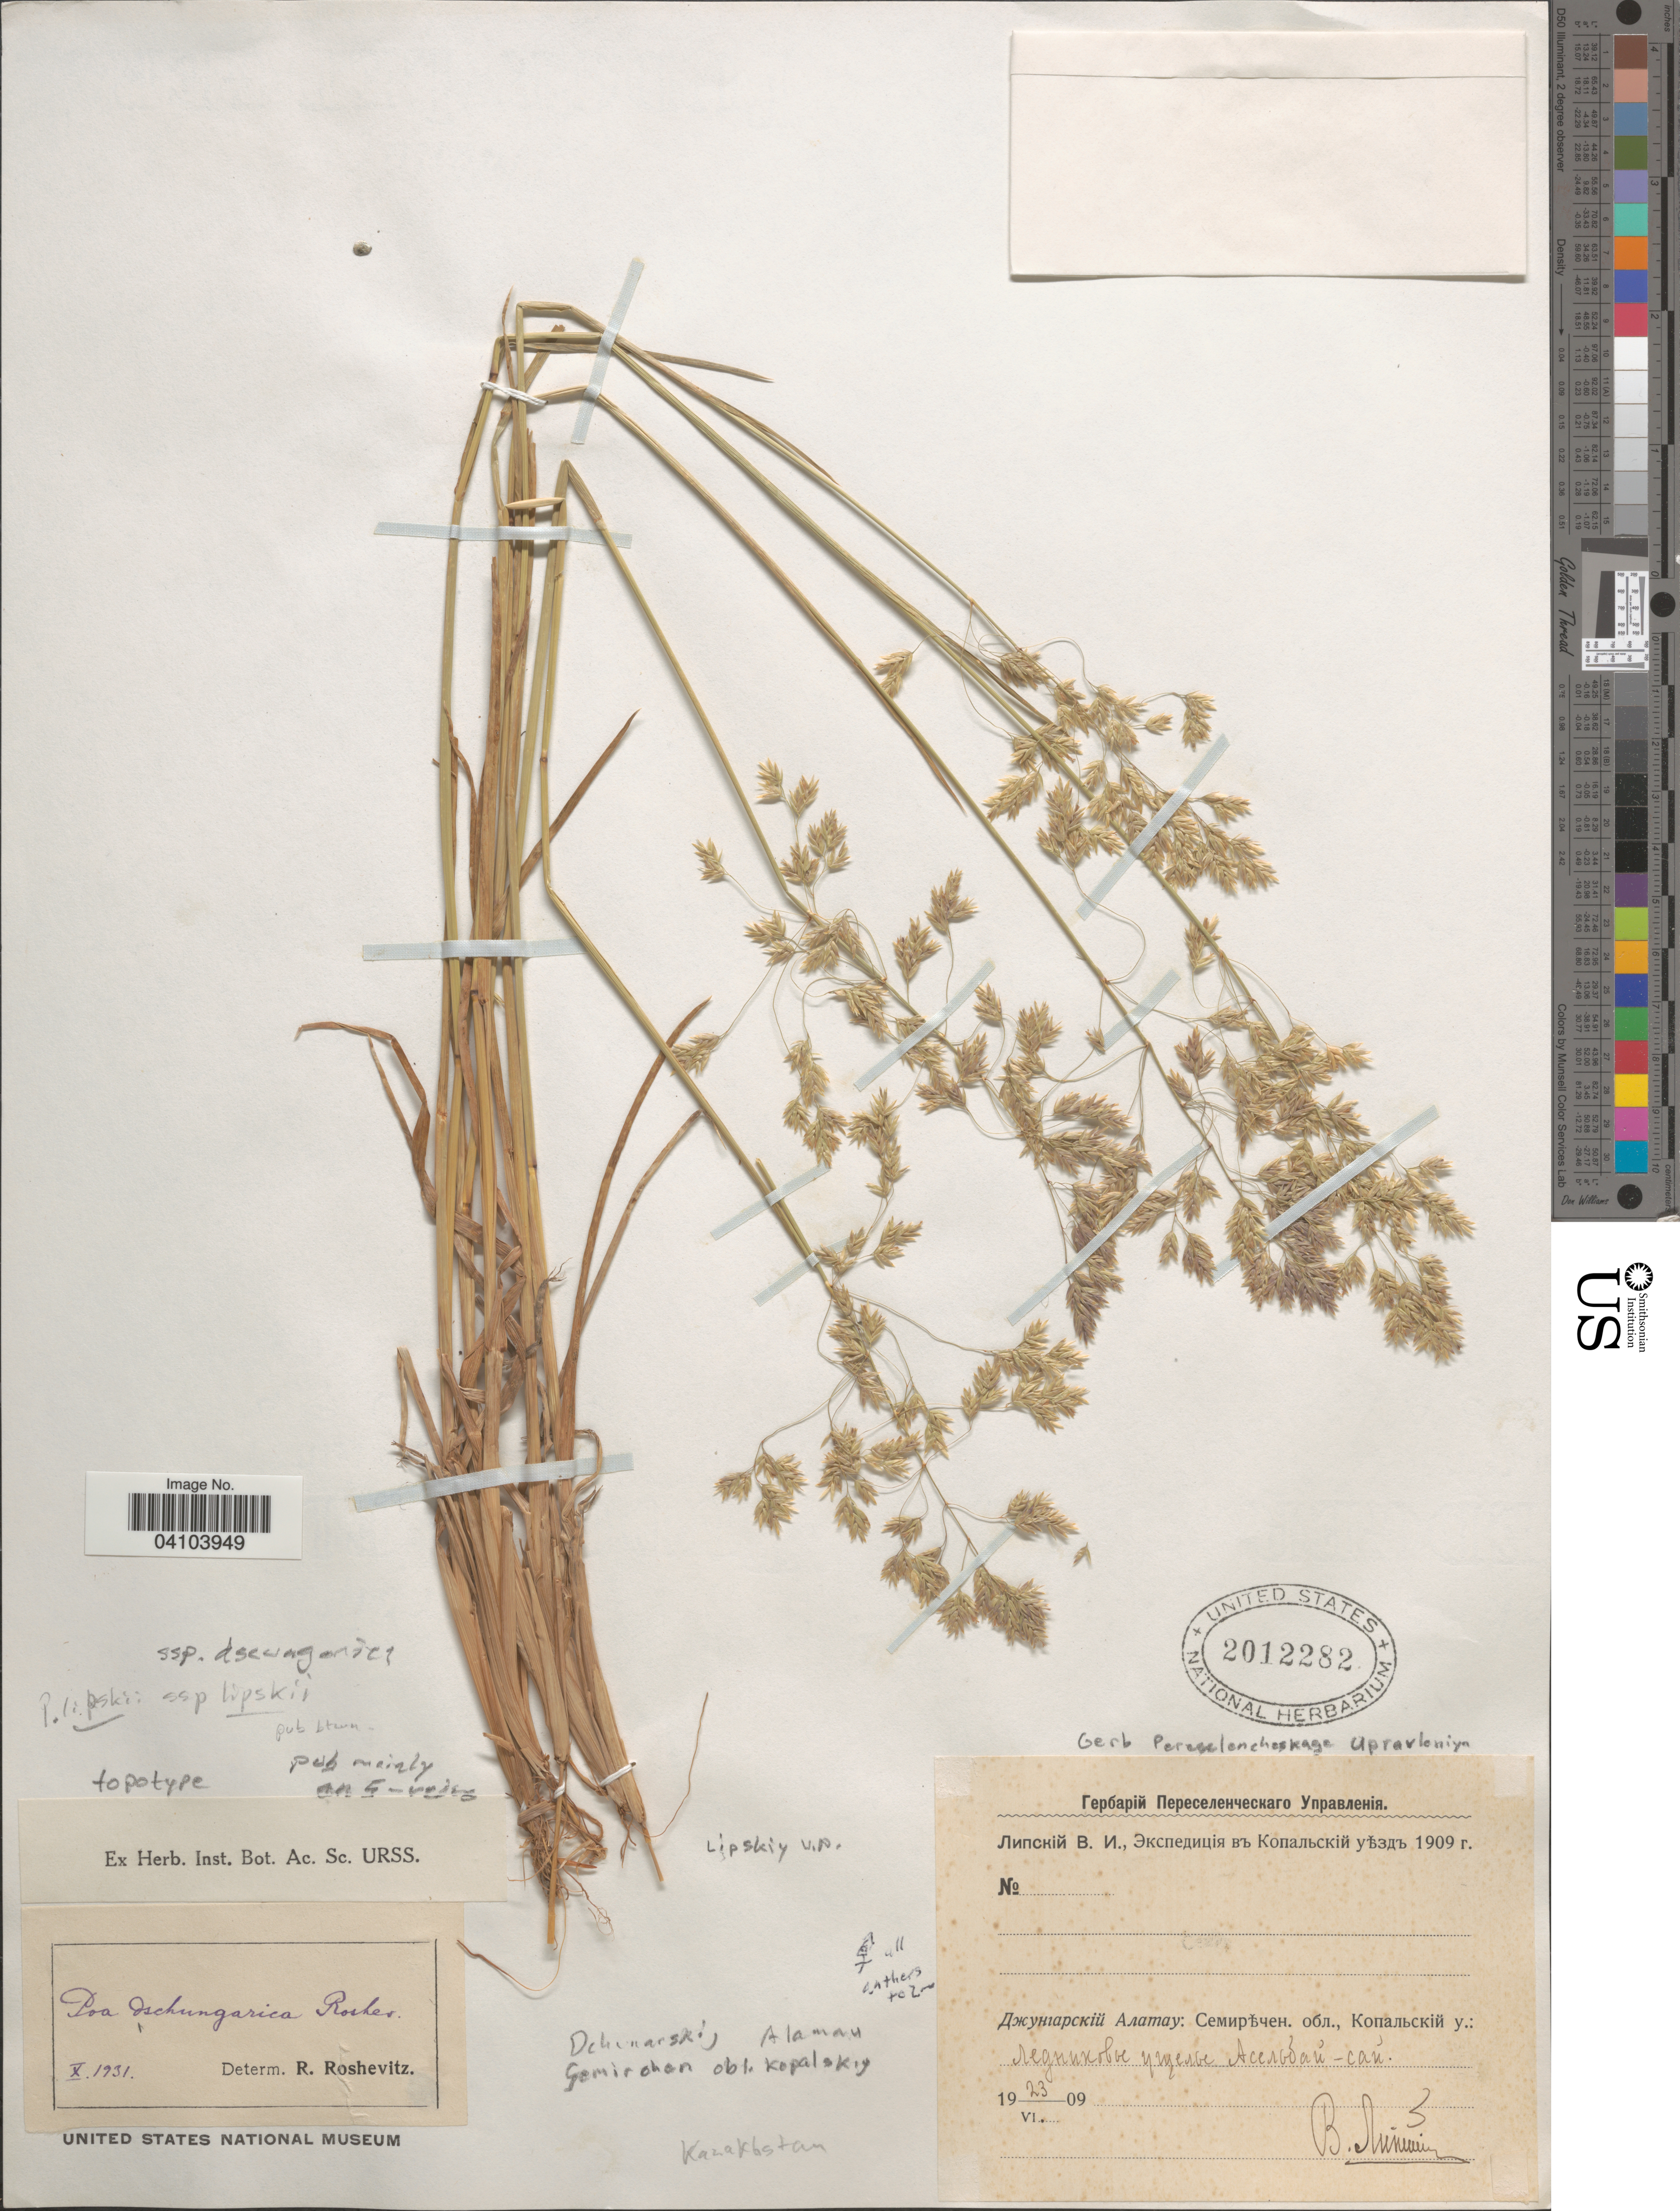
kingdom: Plantae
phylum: Tracheophyta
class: Liliopsida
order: Poales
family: Poaceae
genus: Poa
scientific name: Poa lipskyi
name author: Roshev.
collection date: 1909-06-23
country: Kazakhstan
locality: X.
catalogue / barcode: US 2012282